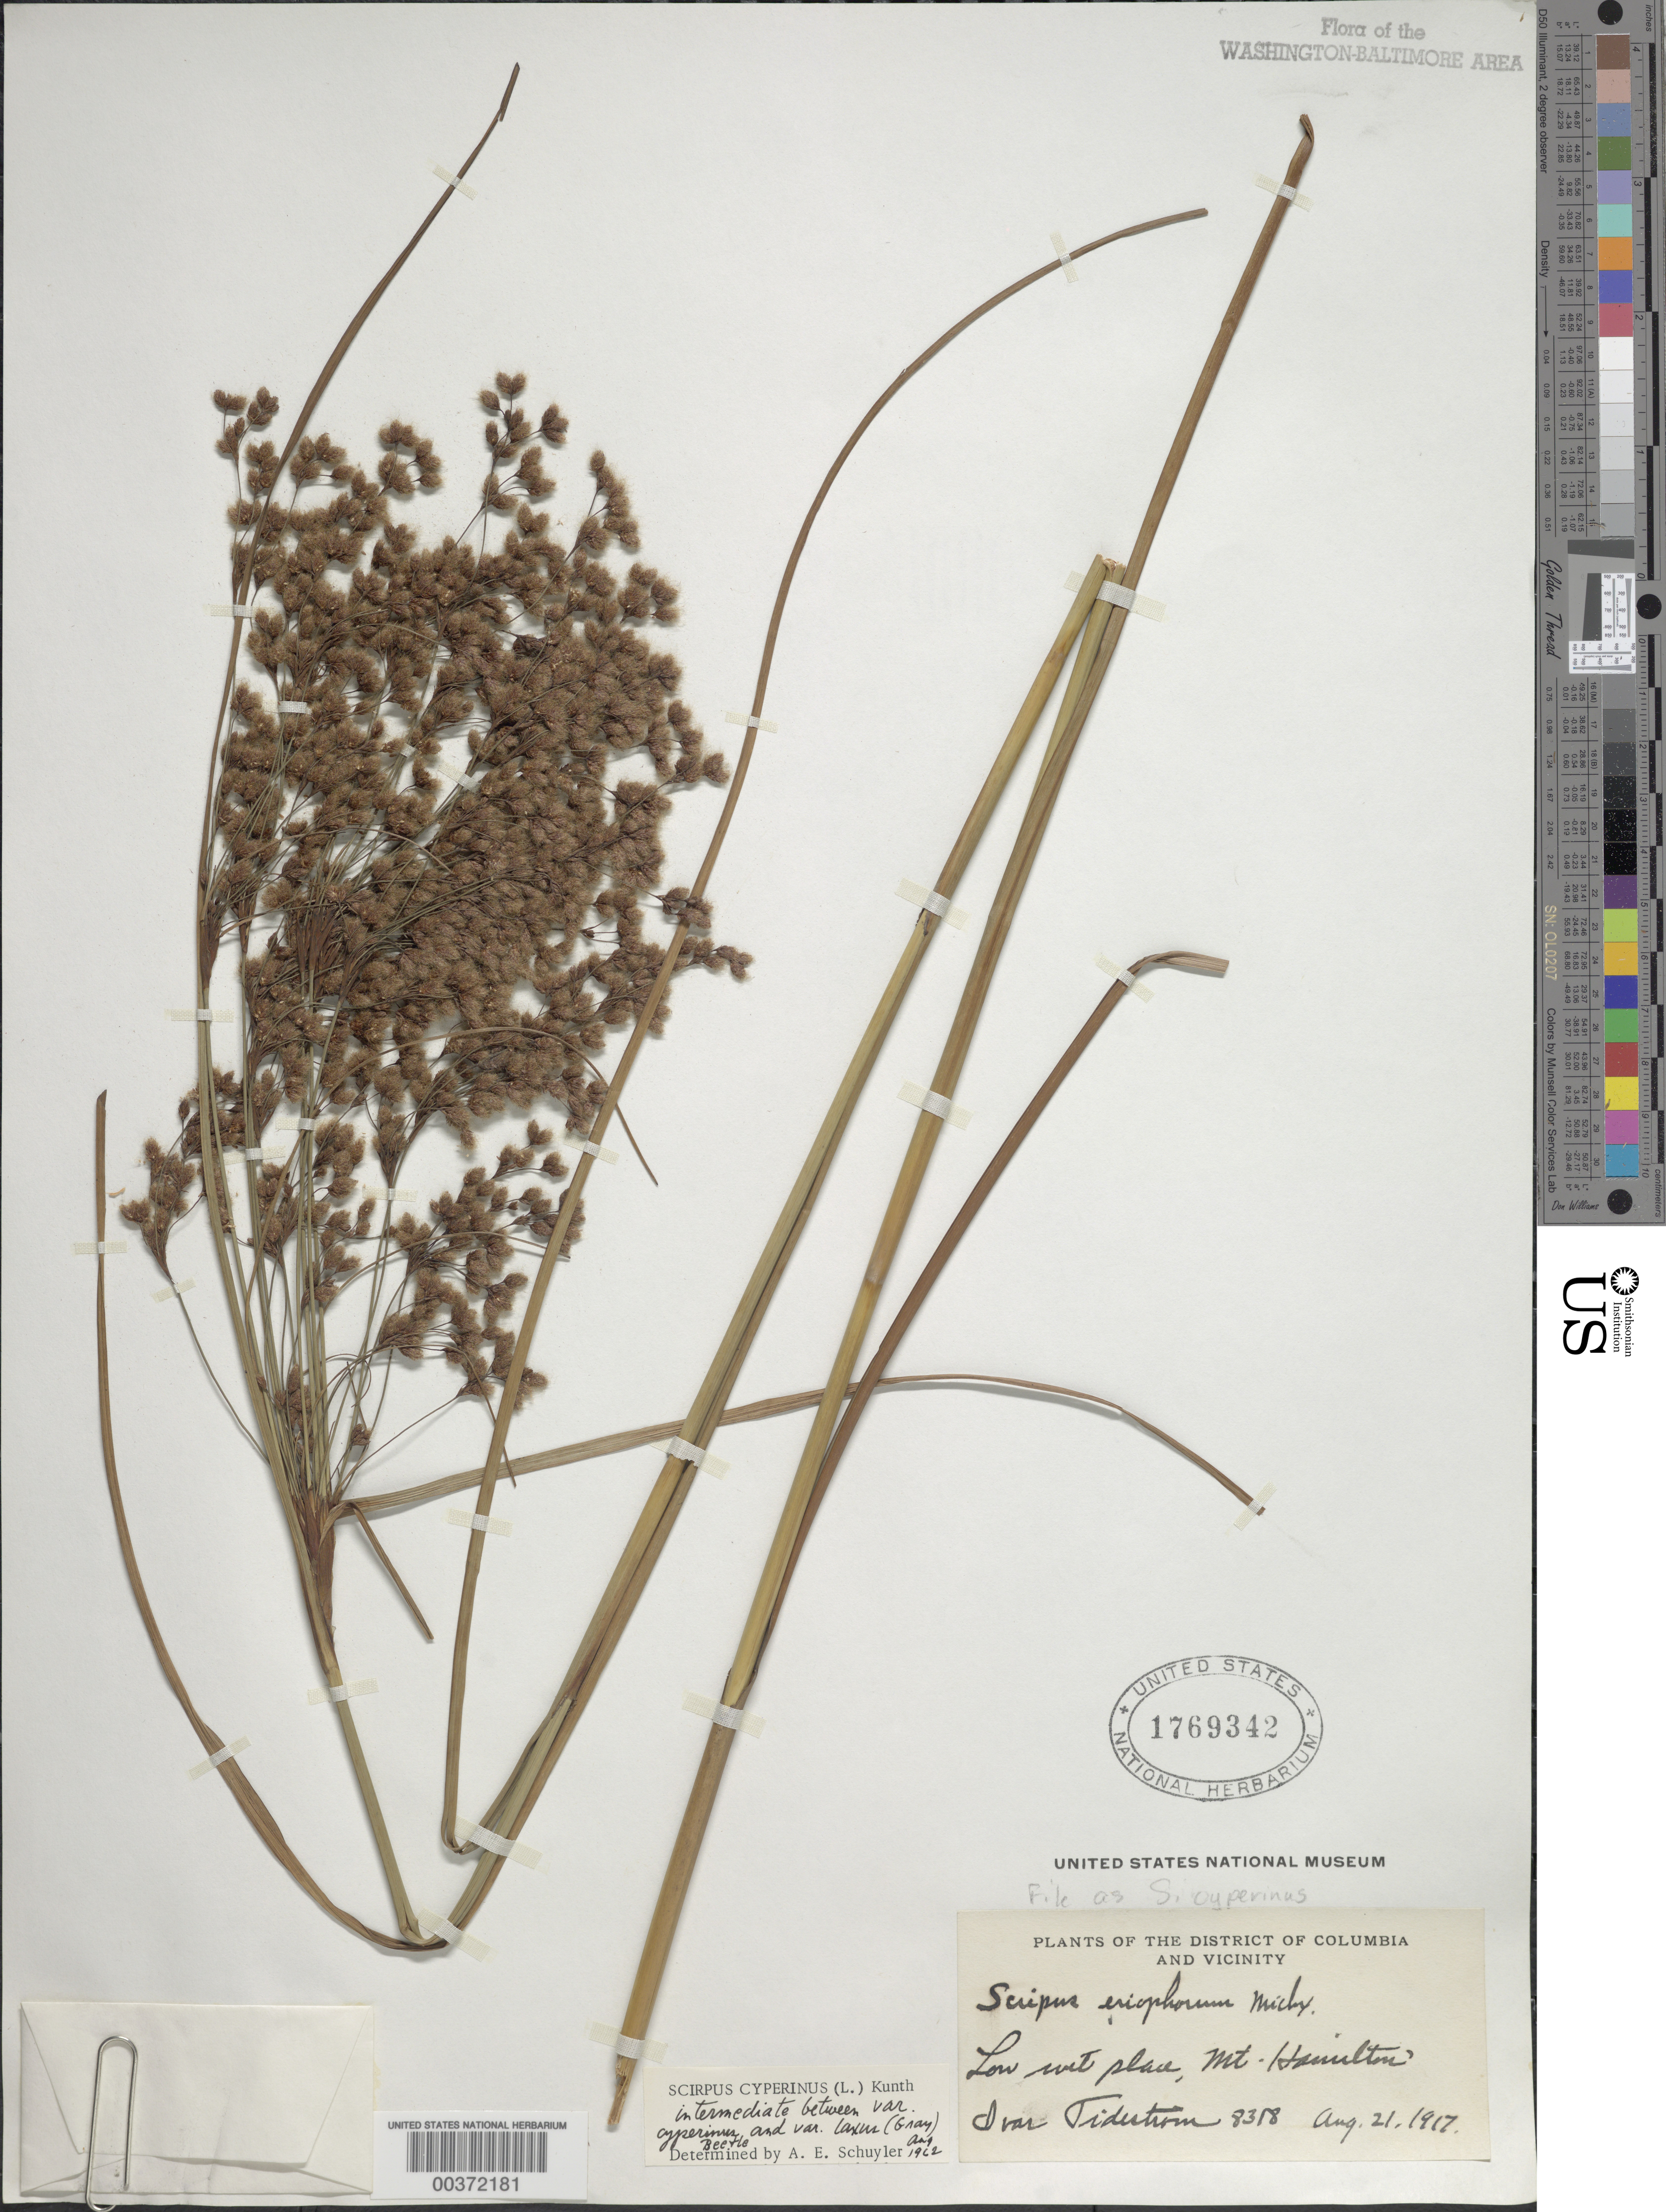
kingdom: Plantae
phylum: Tracheophyta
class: Liliopsida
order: Poales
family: Cyperaceae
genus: Scirpus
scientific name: Scirpus cyperinus (L.) Kunth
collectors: I. F. Tidestrom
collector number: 8318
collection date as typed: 21 Aug 1917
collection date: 1917-08-21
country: United States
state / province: District of Columbia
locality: Mount Hamilton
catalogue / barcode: US 1769342